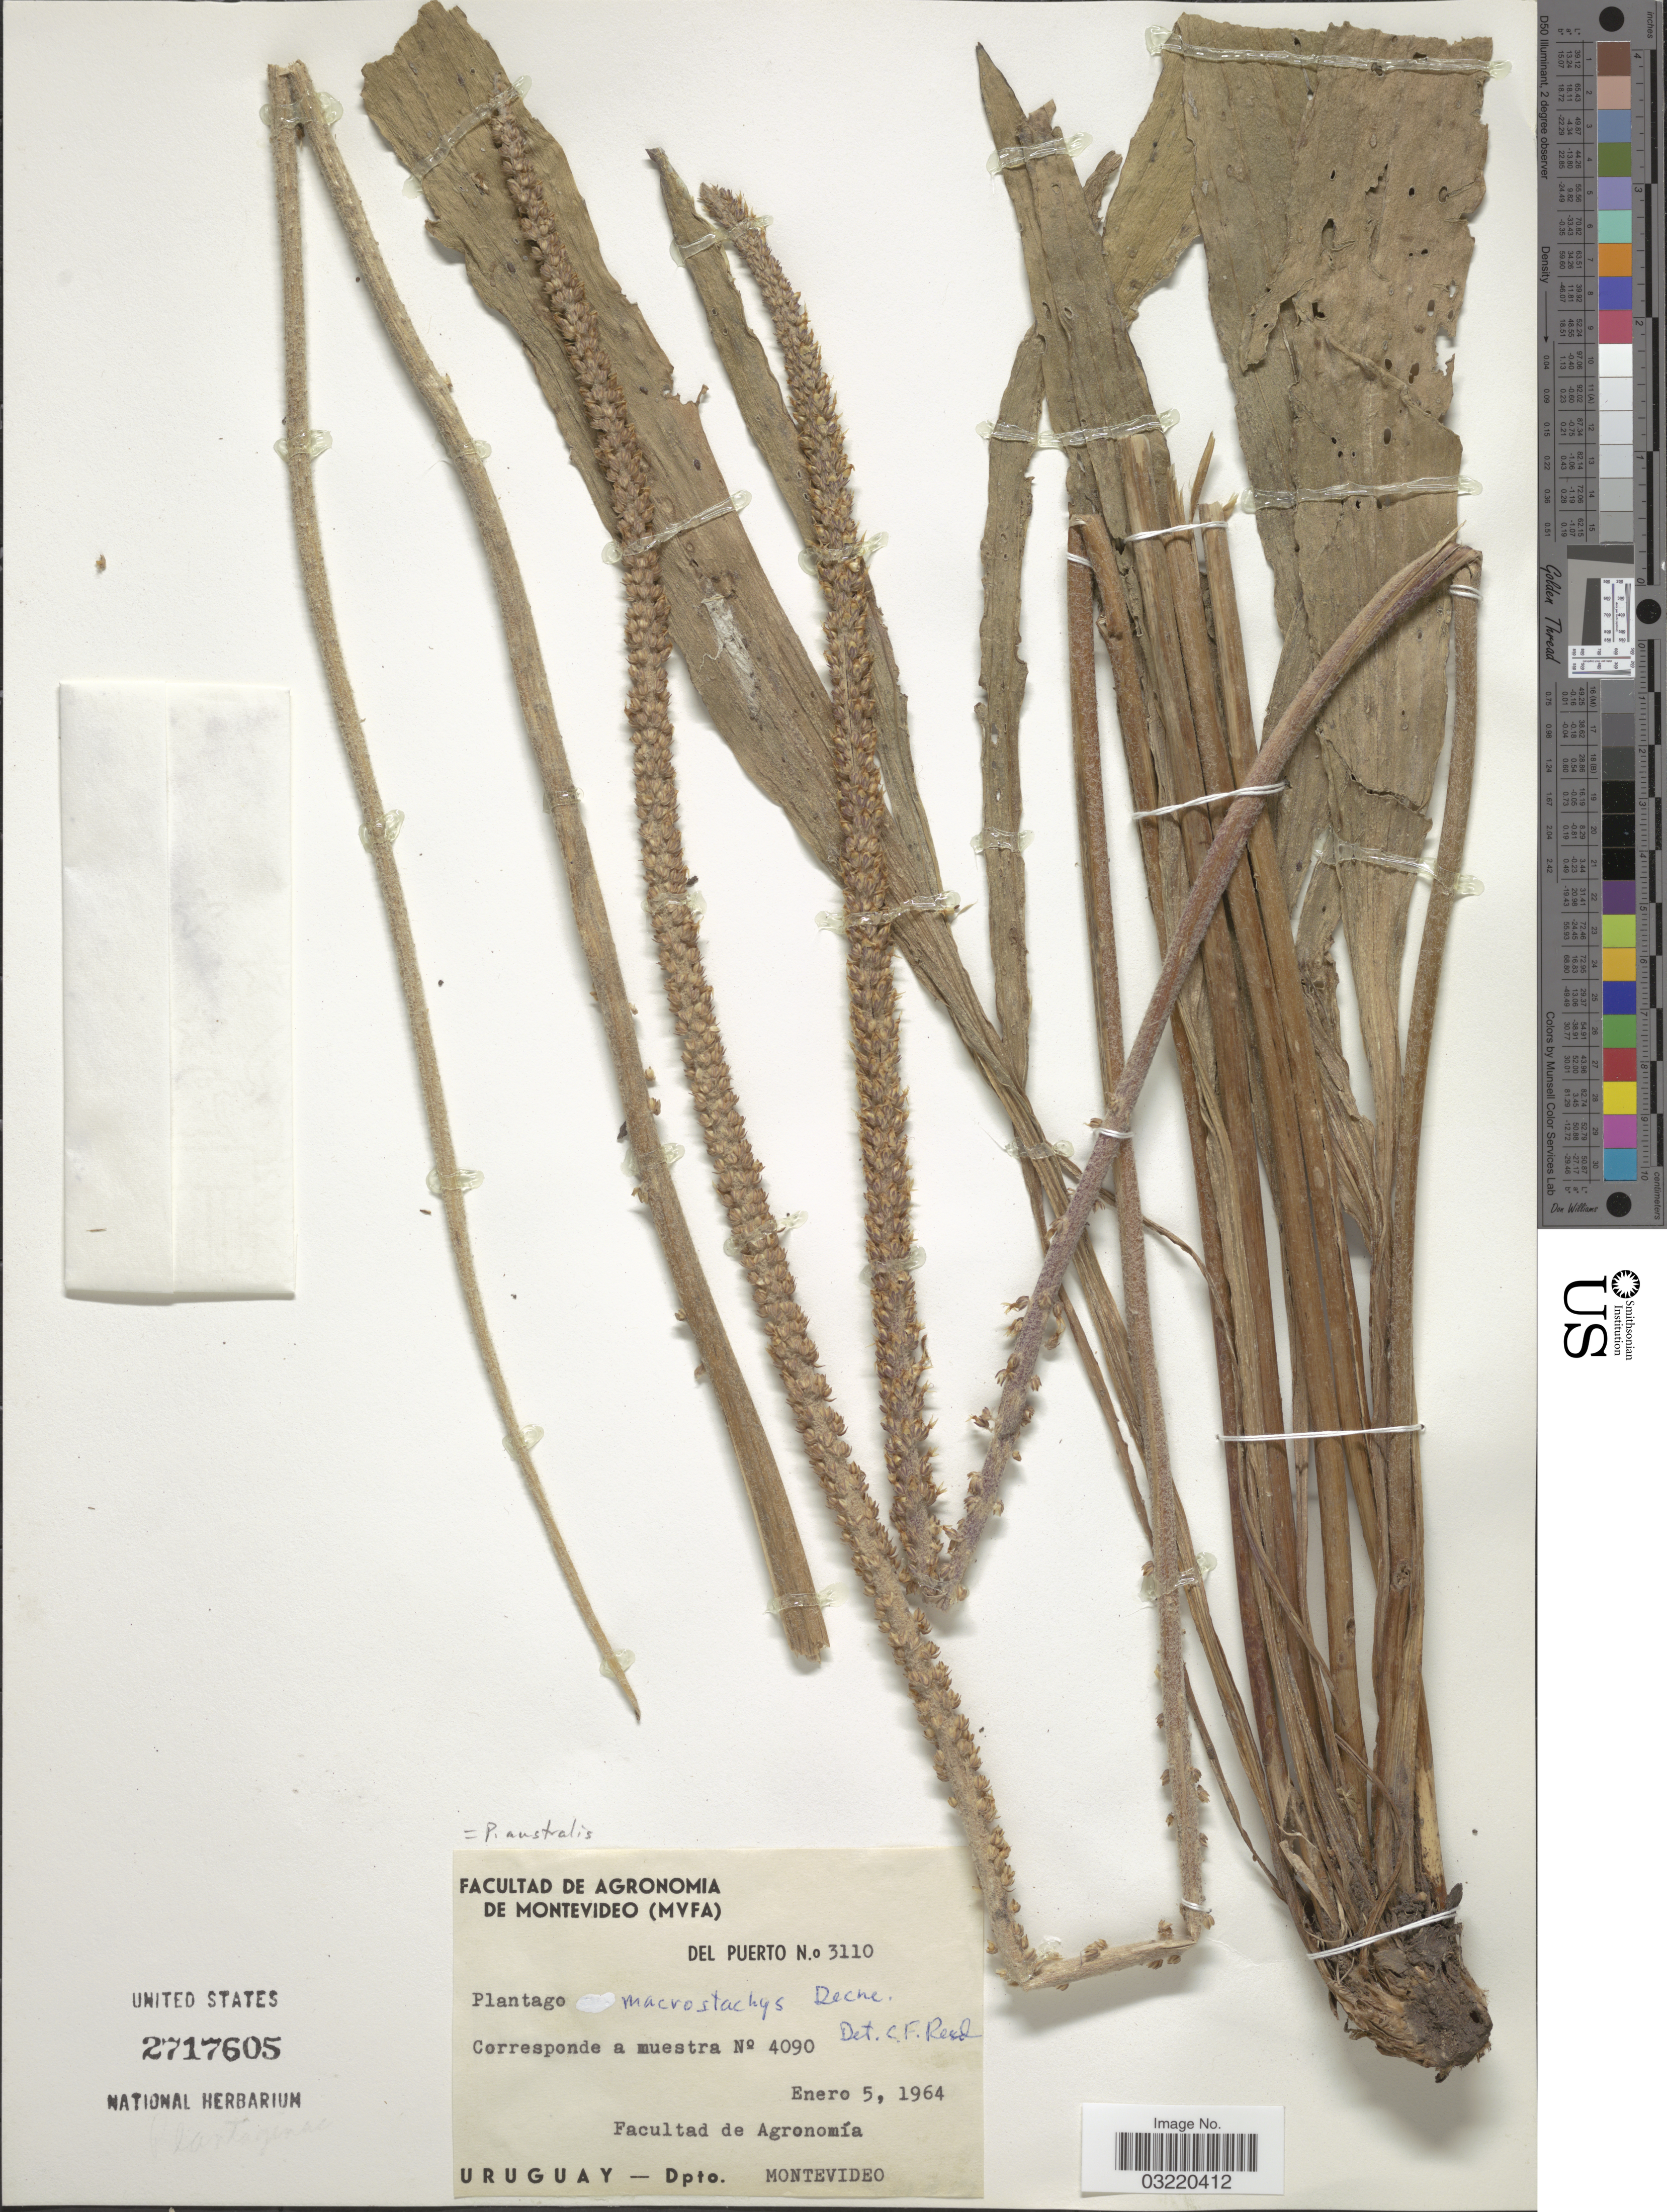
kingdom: Plantae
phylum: Tracheophyta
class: Magnoliopsida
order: Lamiales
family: Plantaginaceae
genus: Plantago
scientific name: Plantago australis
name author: Lam.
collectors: Del Puerto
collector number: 3110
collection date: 1964-01-05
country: Uruguay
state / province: Montevideo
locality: Facultad de Agronomía. Dpto. Montevideo.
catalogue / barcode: US 2717605